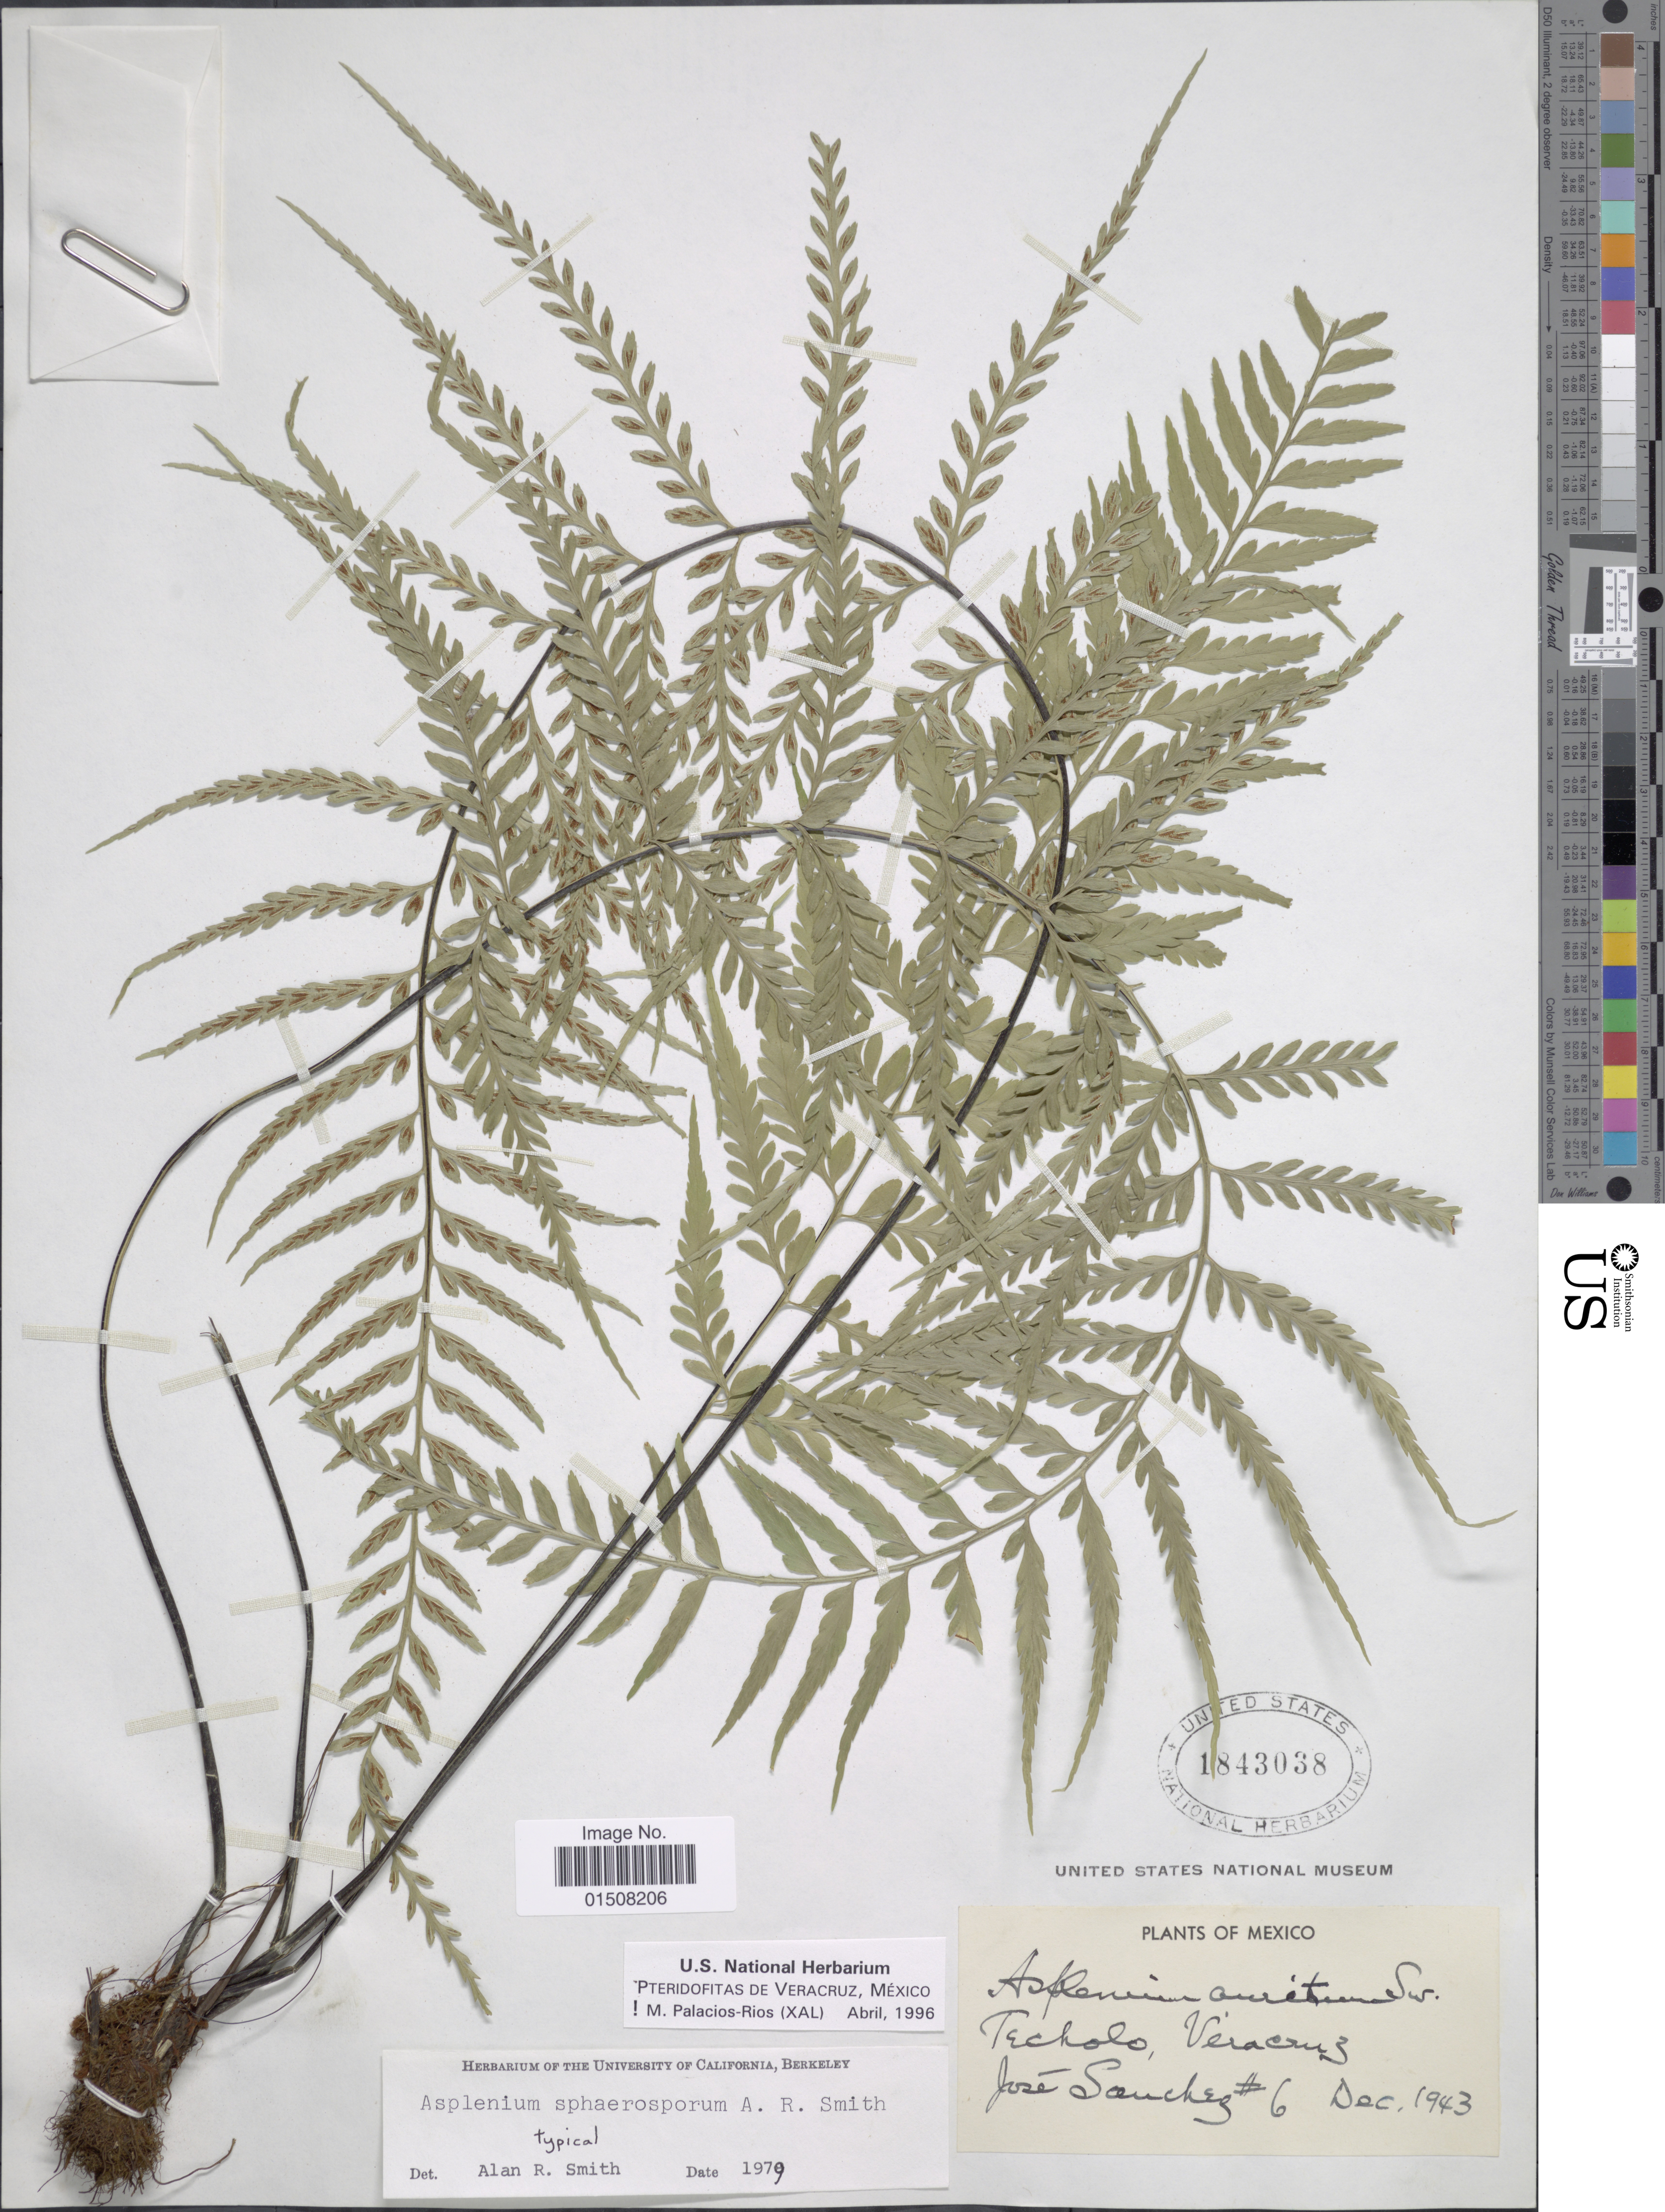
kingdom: Plantae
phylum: Tracheophyta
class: Polypodiopsida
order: Polypodiales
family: Aspleniaceae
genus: Asplenium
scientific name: Asplenium sphaerosporum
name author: A.R. Sm.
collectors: J. Sánchez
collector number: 6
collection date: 1943-12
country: Mexico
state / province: Veracruz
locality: Techolo, Veracruz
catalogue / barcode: US 1843038